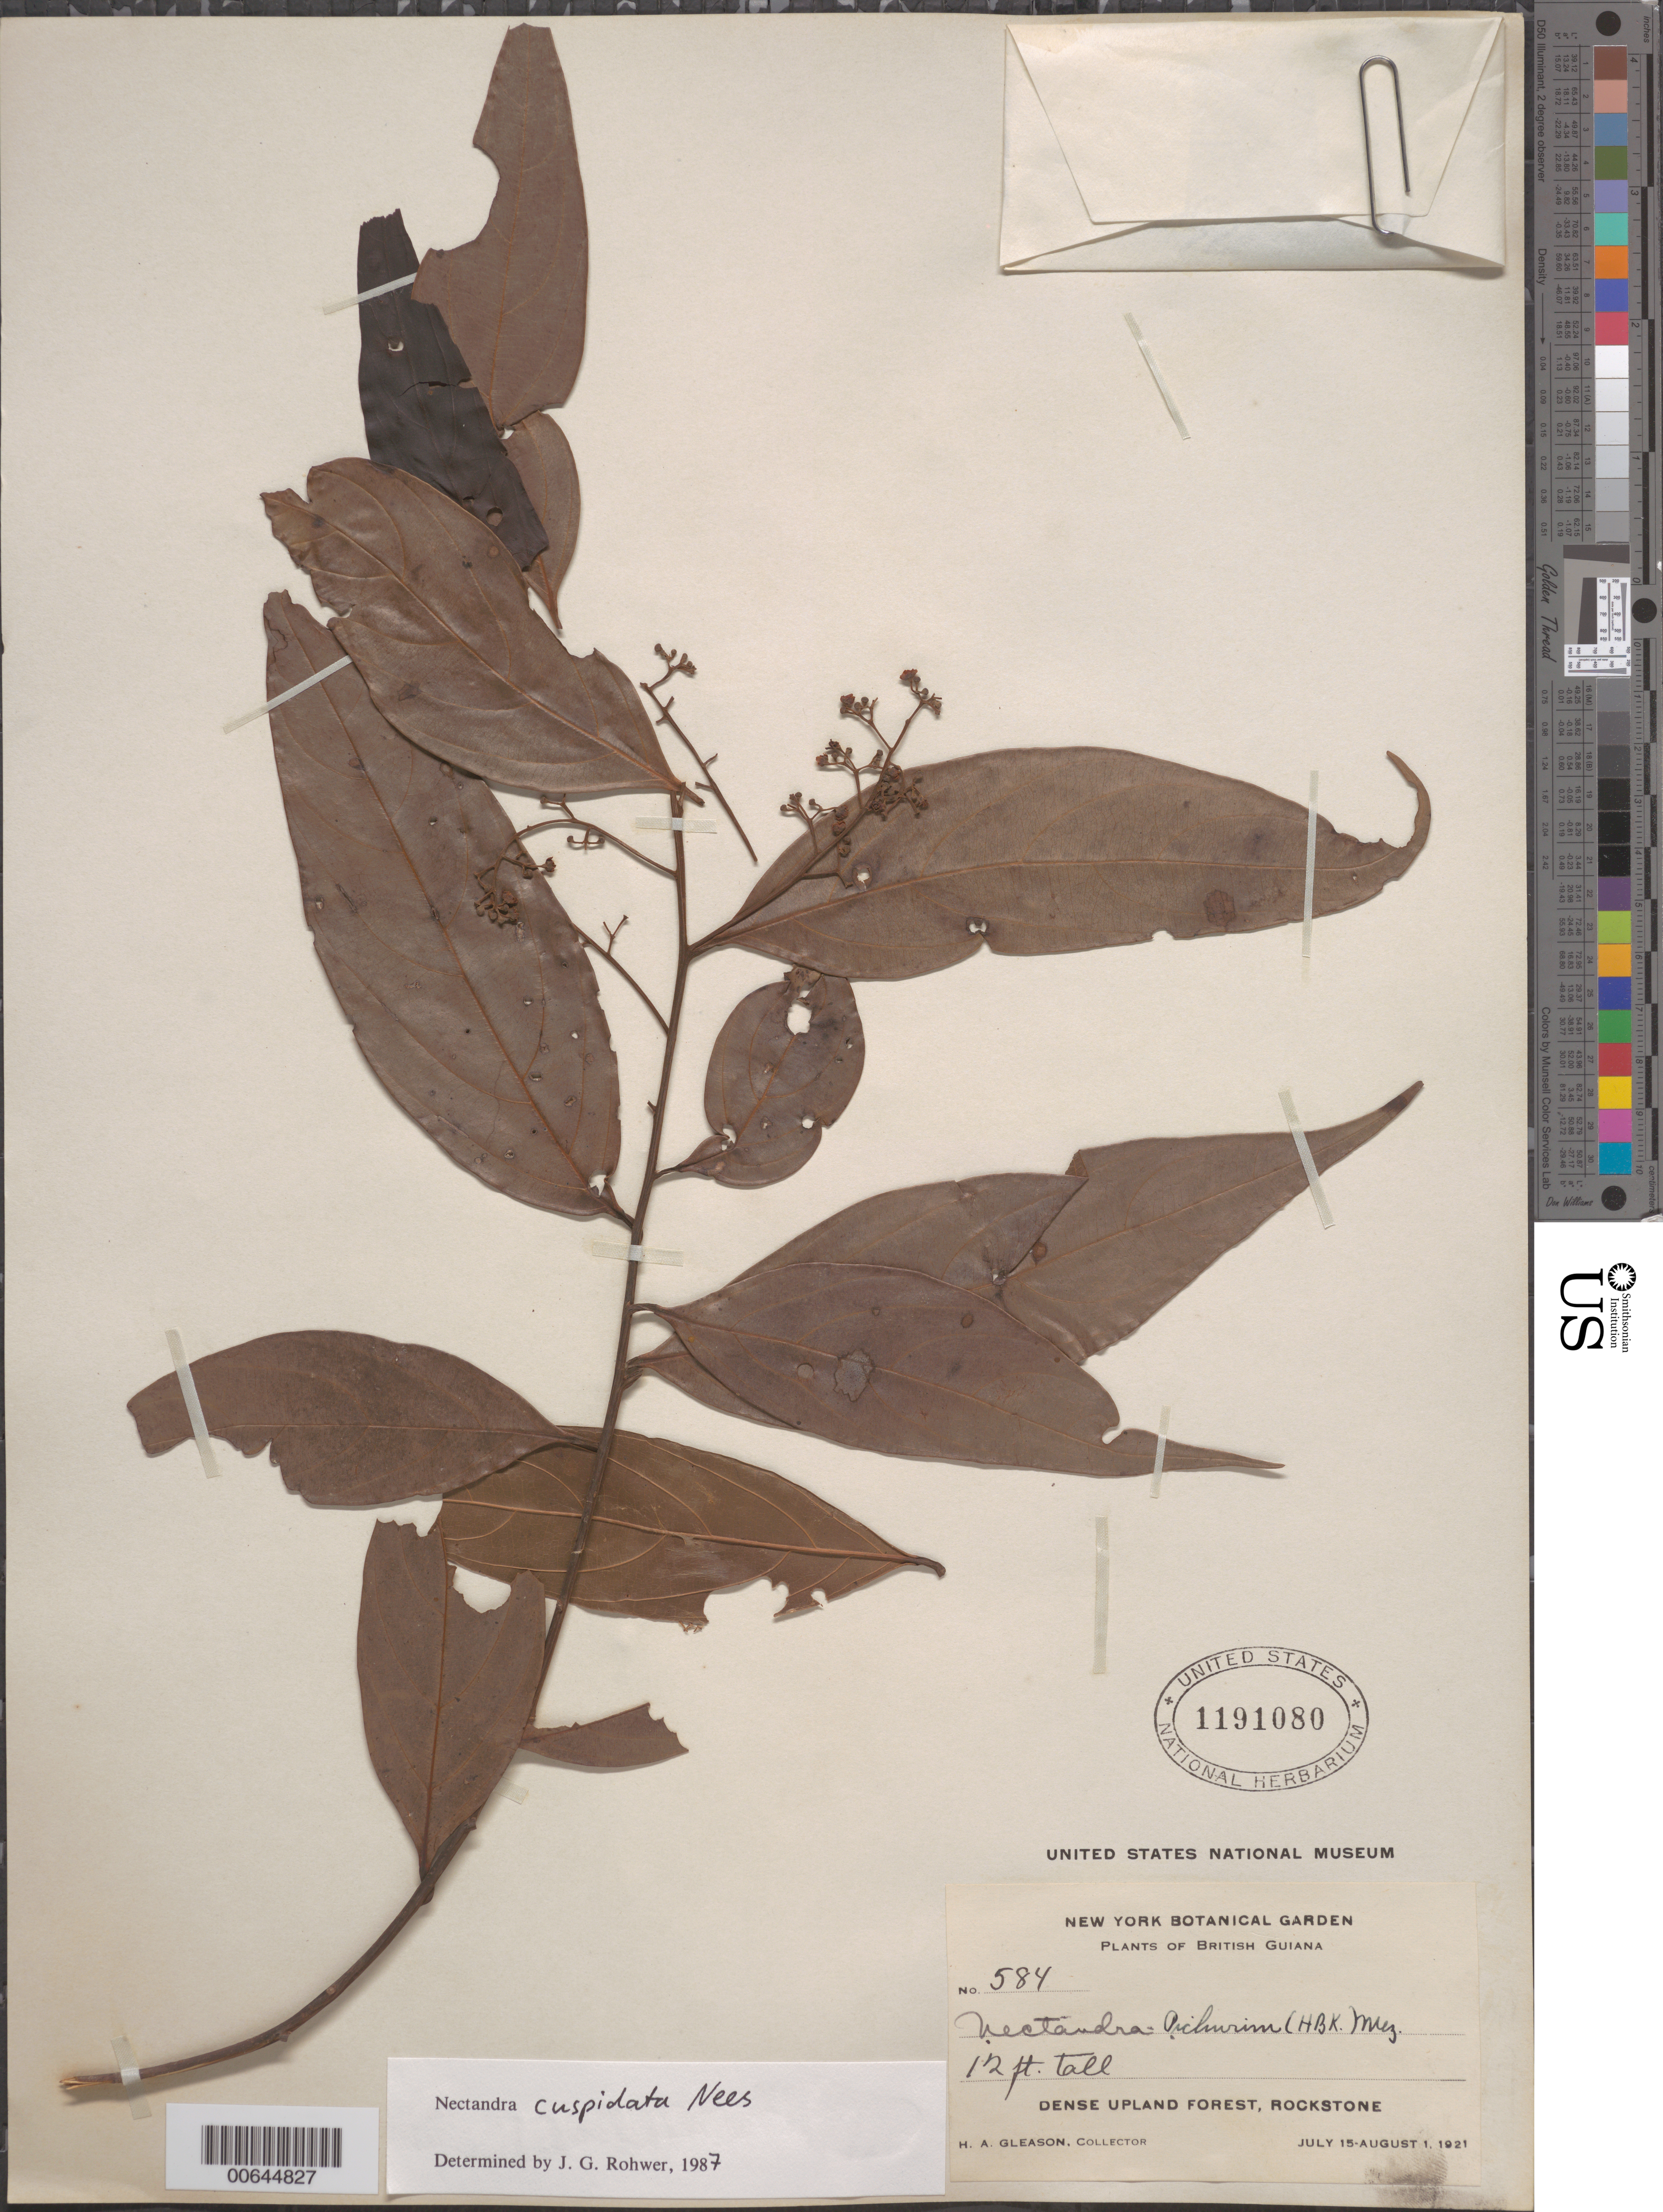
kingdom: Plantae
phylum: Tracheophyta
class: Magnoliopsida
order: Laurales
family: Lauraceae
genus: Nectandra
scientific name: Nectandra cuspidata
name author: Nees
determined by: Rohwer, J. G.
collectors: H. A. Gleason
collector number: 584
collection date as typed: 15-Jul-21 to 1-Aug-21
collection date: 1921-07-15/1921-08-01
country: Guyana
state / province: U. Demerara-Berbice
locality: Rockstone, in and about the village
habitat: Dense upland forest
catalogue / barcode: US 1191080